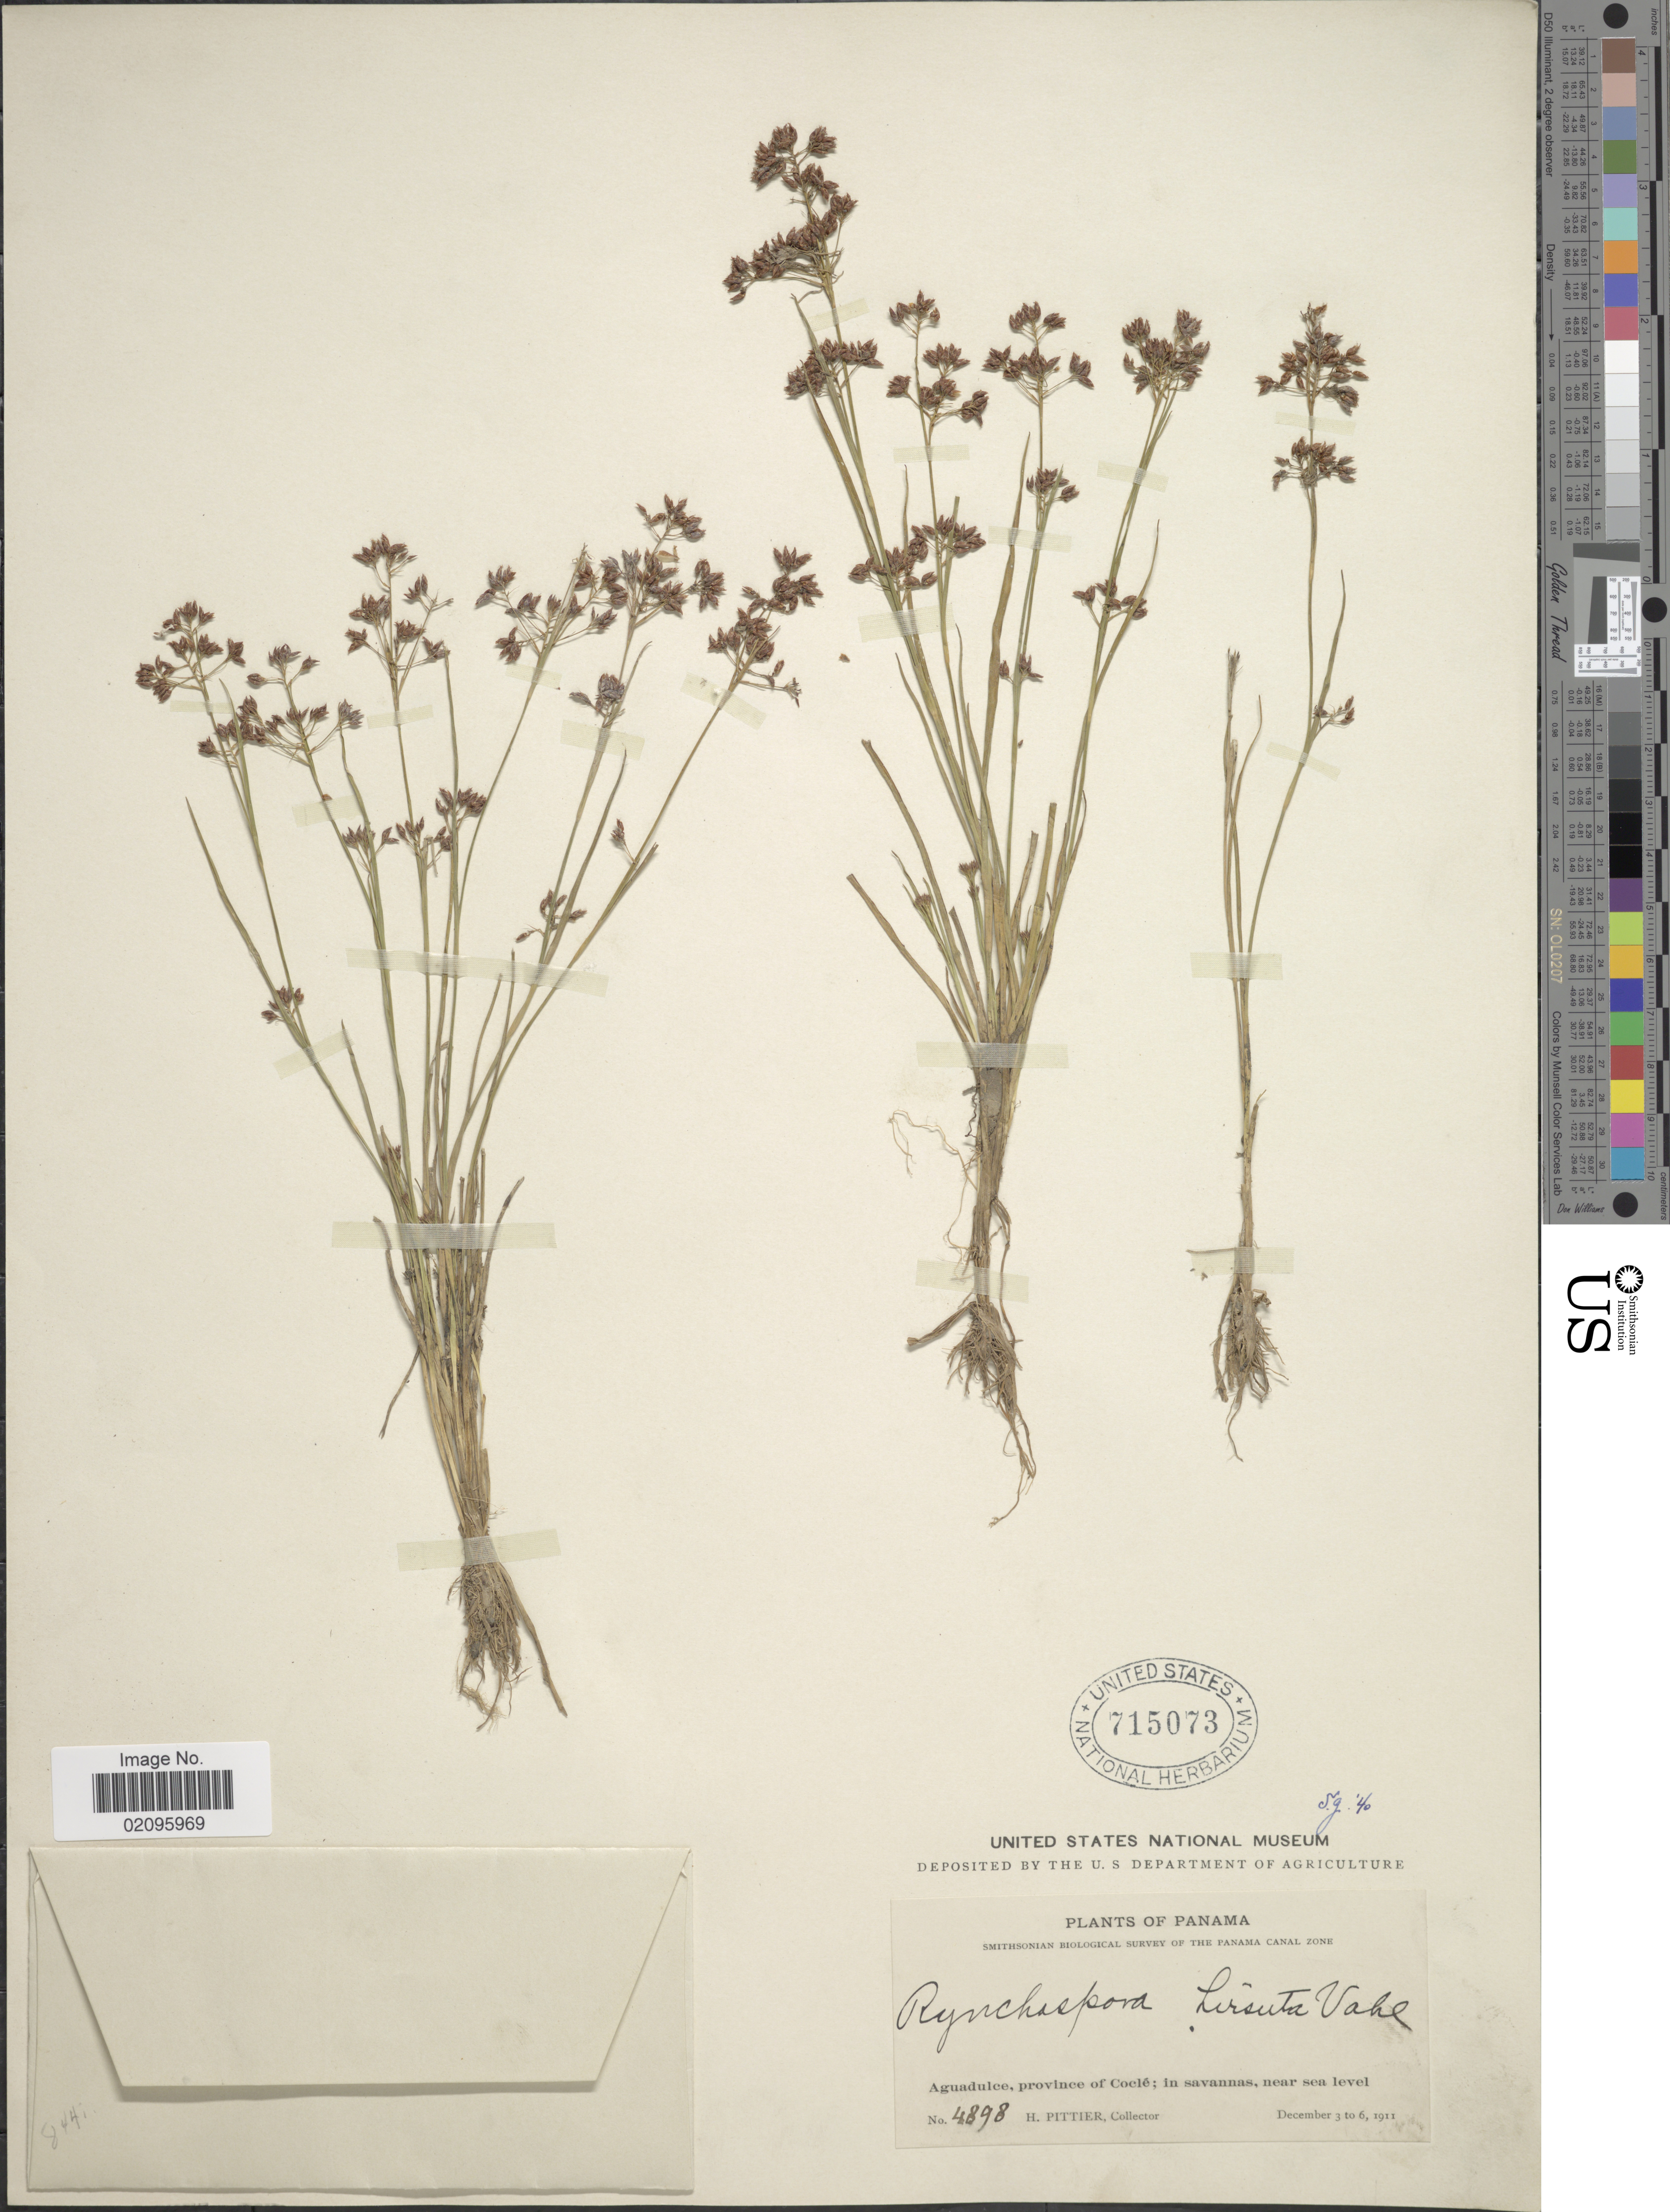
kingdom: Plantae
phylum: Tracheophyta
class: Liliopsida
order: Poales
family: Cyperaceae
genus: Rhynchospora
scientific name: Rhynchospora hirsuta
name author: (Vahl) Vahl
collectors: H. F. Pittier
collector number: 4898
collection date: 1911-12-03/1911-12-06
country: Panama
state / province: Coclé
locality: Aguadulce, The Panama Canal Zone.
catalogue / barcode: US 715073